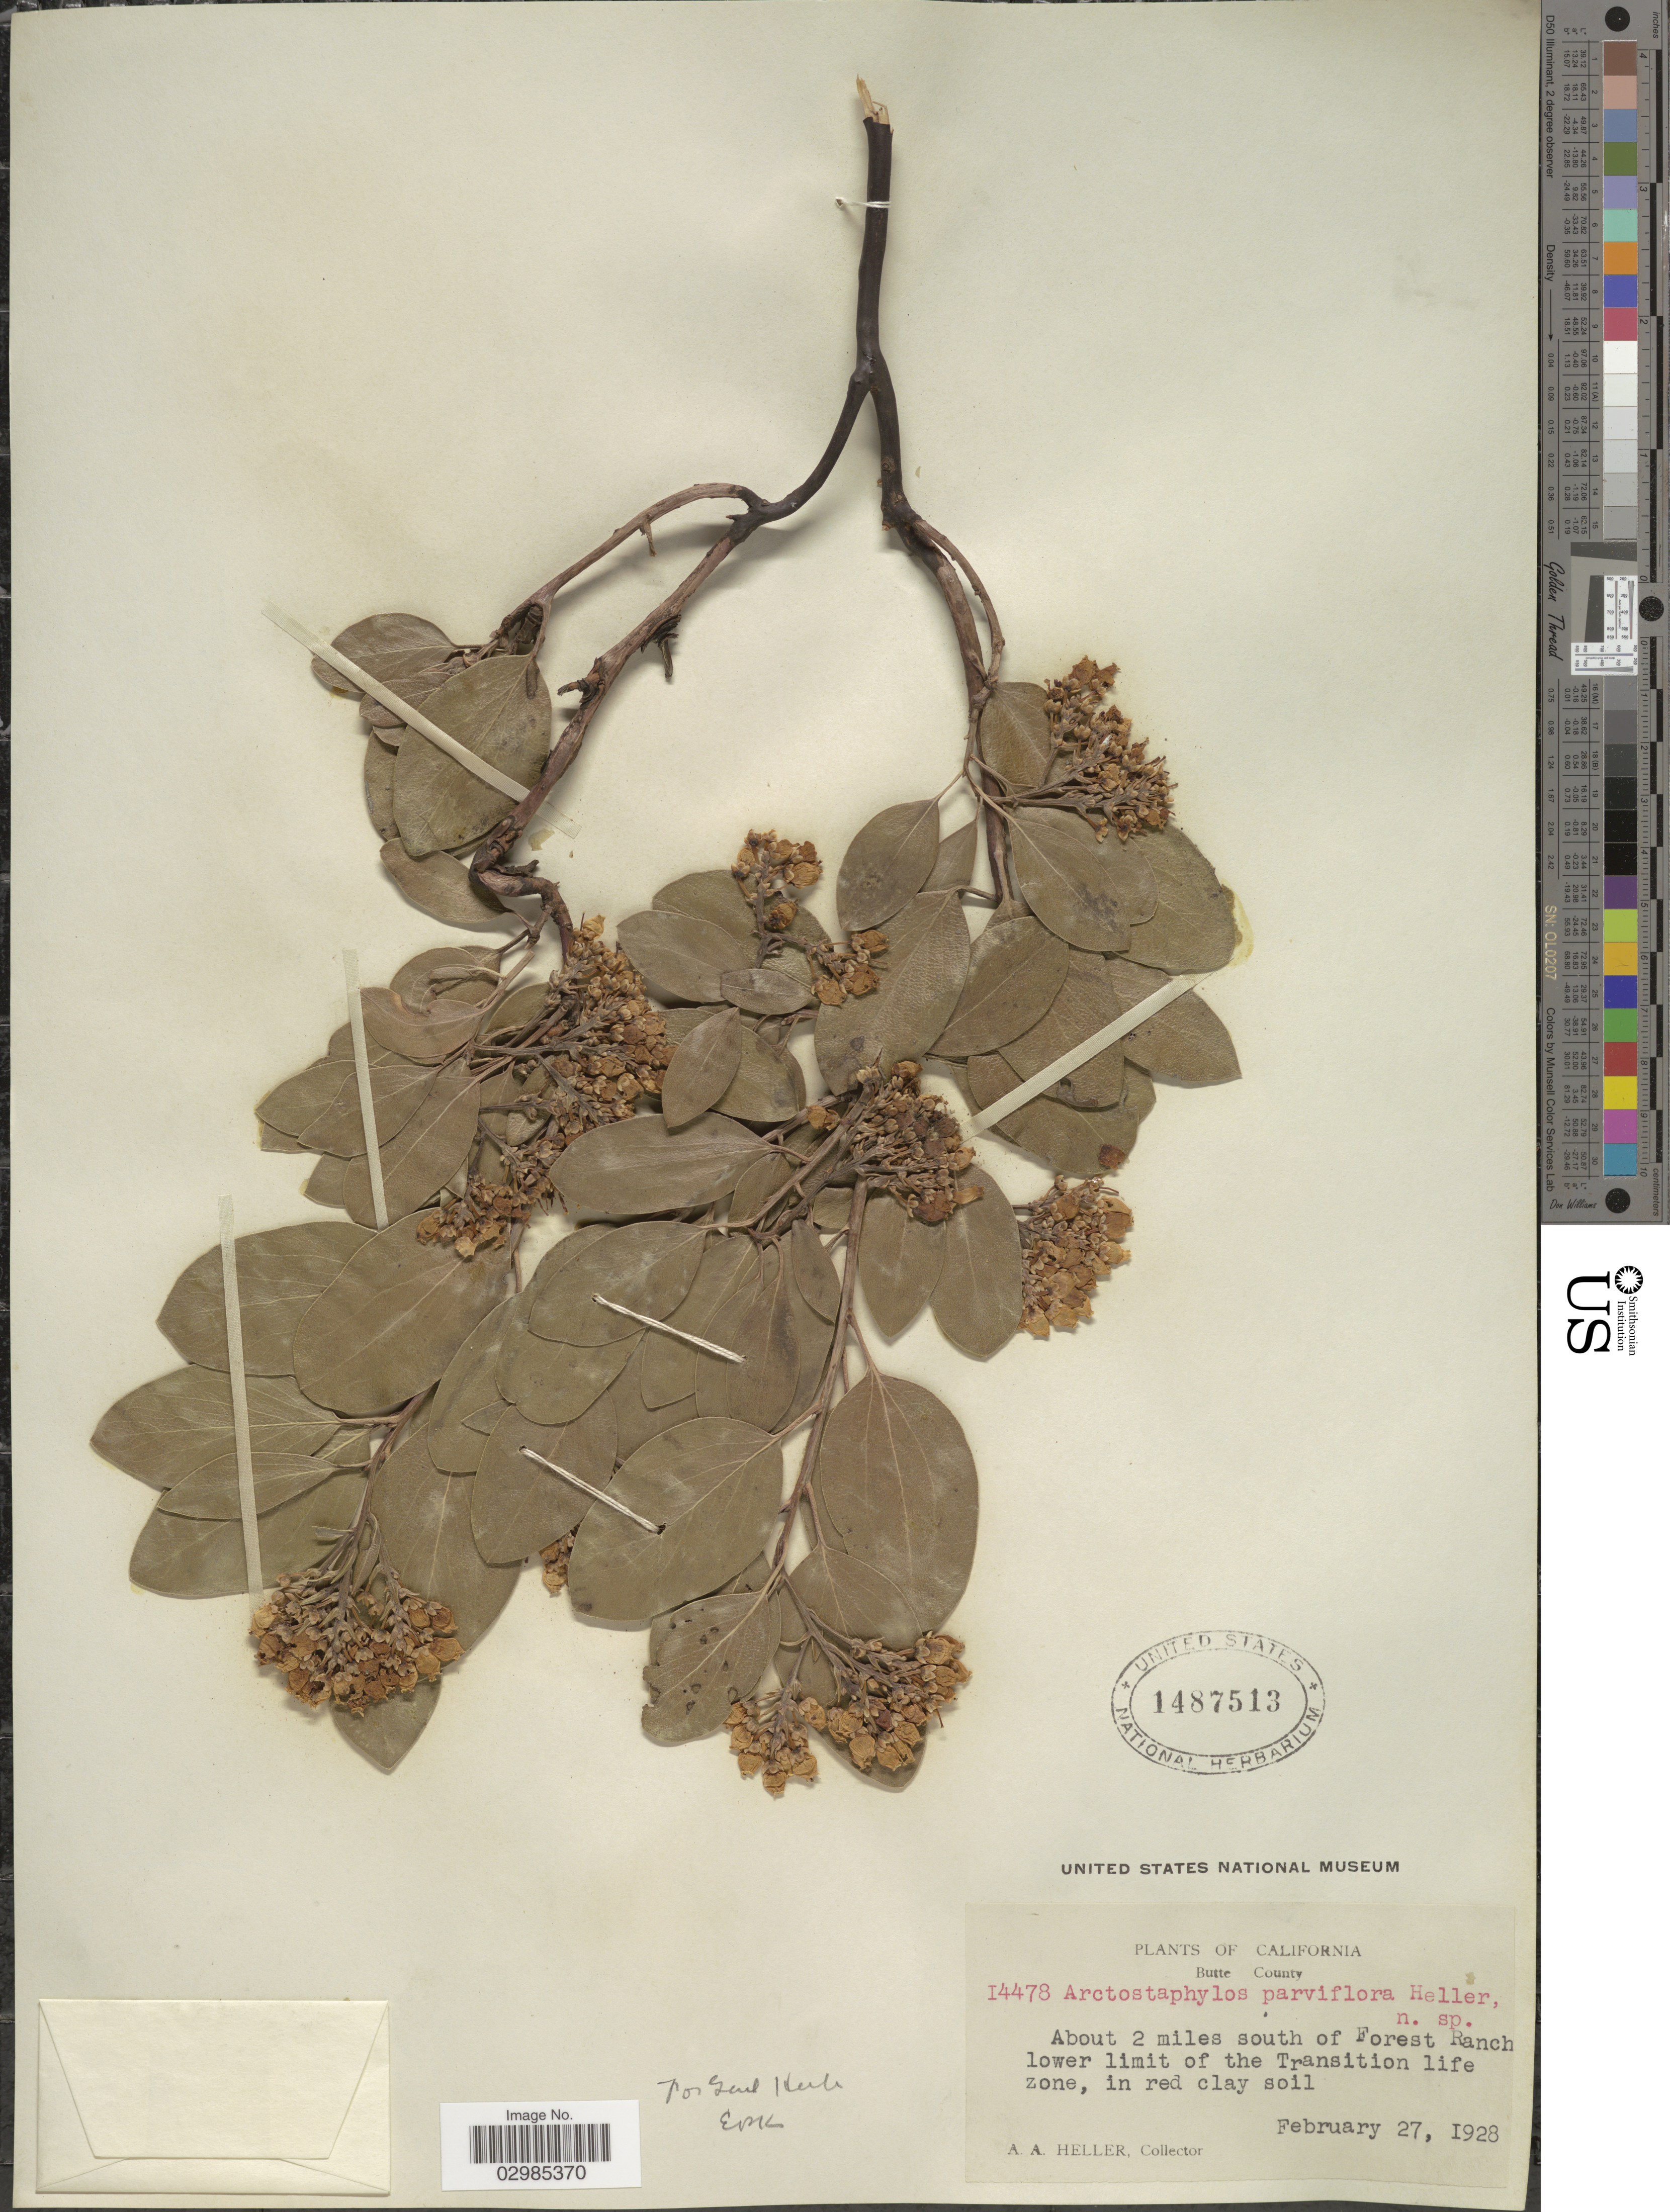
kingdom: Plantae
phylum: Tracheophyta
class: Magnoliopsida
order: Ericales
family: Ericaceae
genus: Arctostaphylos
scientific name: Arctostaphylos cratericola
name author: (Donn. Sm.) Donn. Sm.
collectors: A. A. Heller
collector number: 14478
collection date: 1928-02-27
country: United States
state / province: California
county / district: Butte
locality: Butte County. About 2 miles south of Forest Ranch lower limit of the Transition life zone.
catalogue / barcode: US 1487513